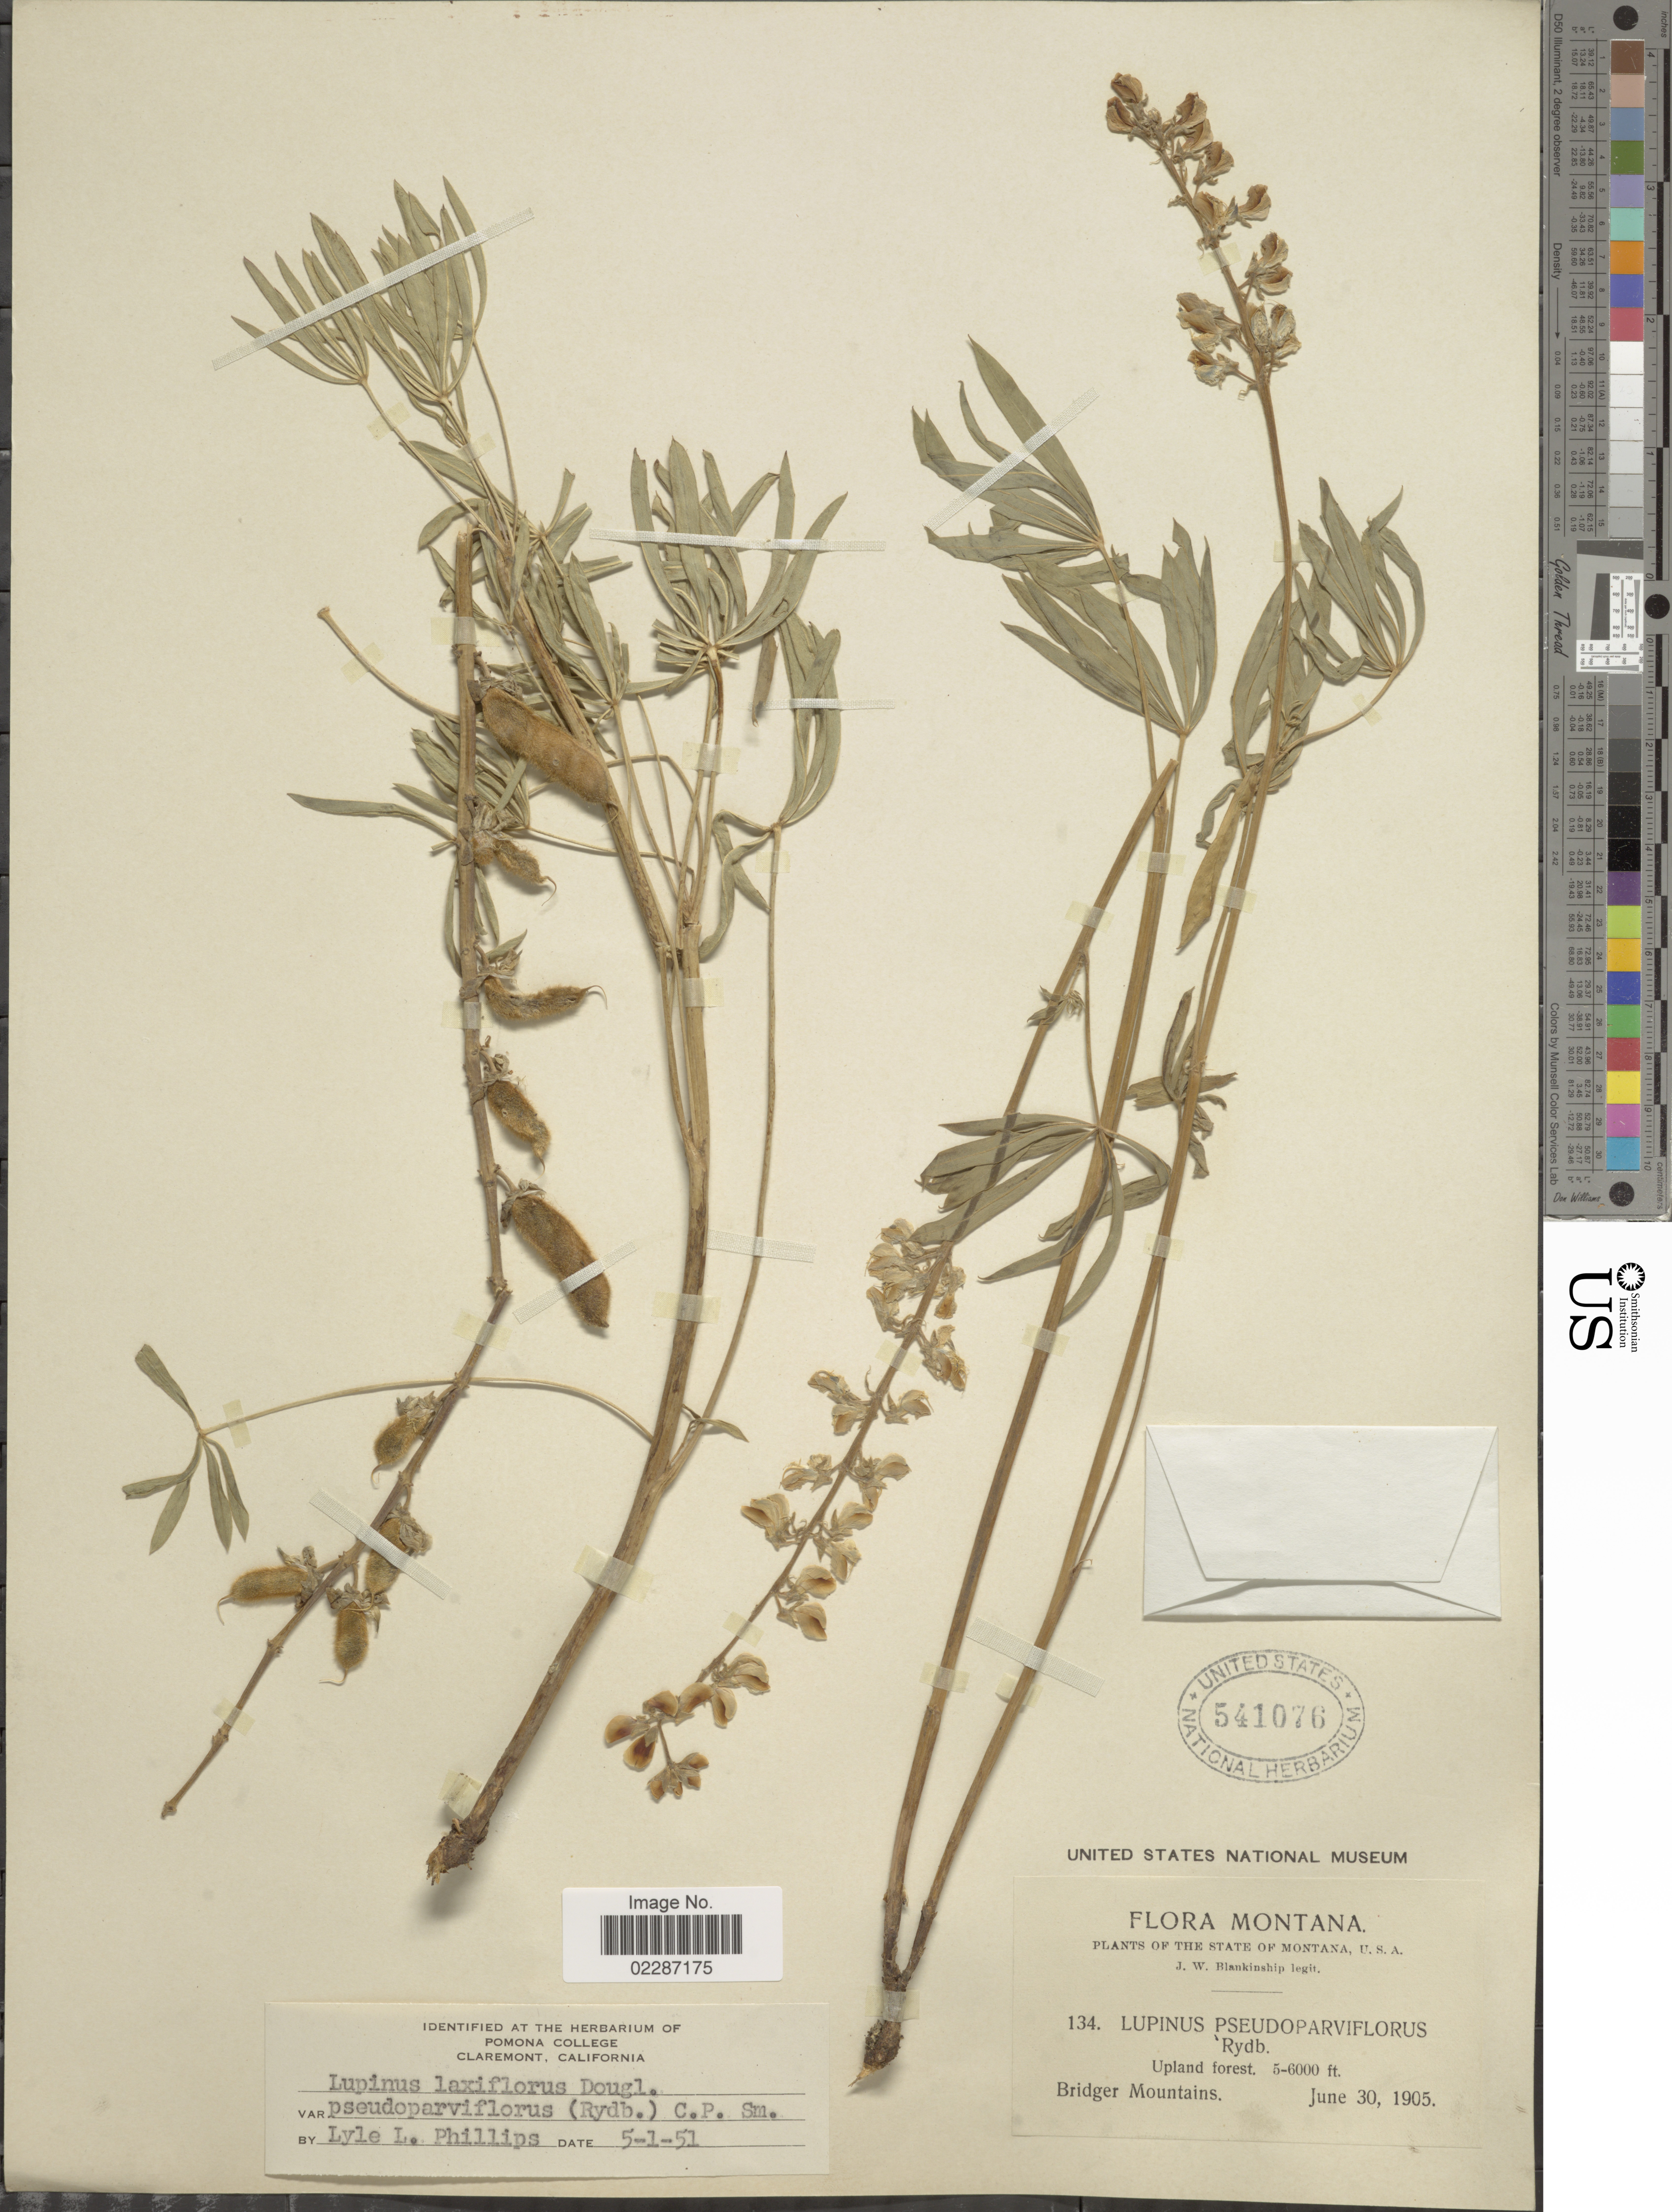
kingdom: Plantae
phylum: Tracheophyta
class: Magnoliopsida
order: Fabales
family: Fabaceae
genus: Lupinus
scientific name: Lupinus pseudoparviflorus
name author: Rydb.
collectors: J. W. Blankinship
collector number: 134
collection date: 1905-06-30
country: United States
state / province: Montana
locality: Upland forest, Bridger Mountains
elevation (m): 1524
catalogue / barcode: US 541076